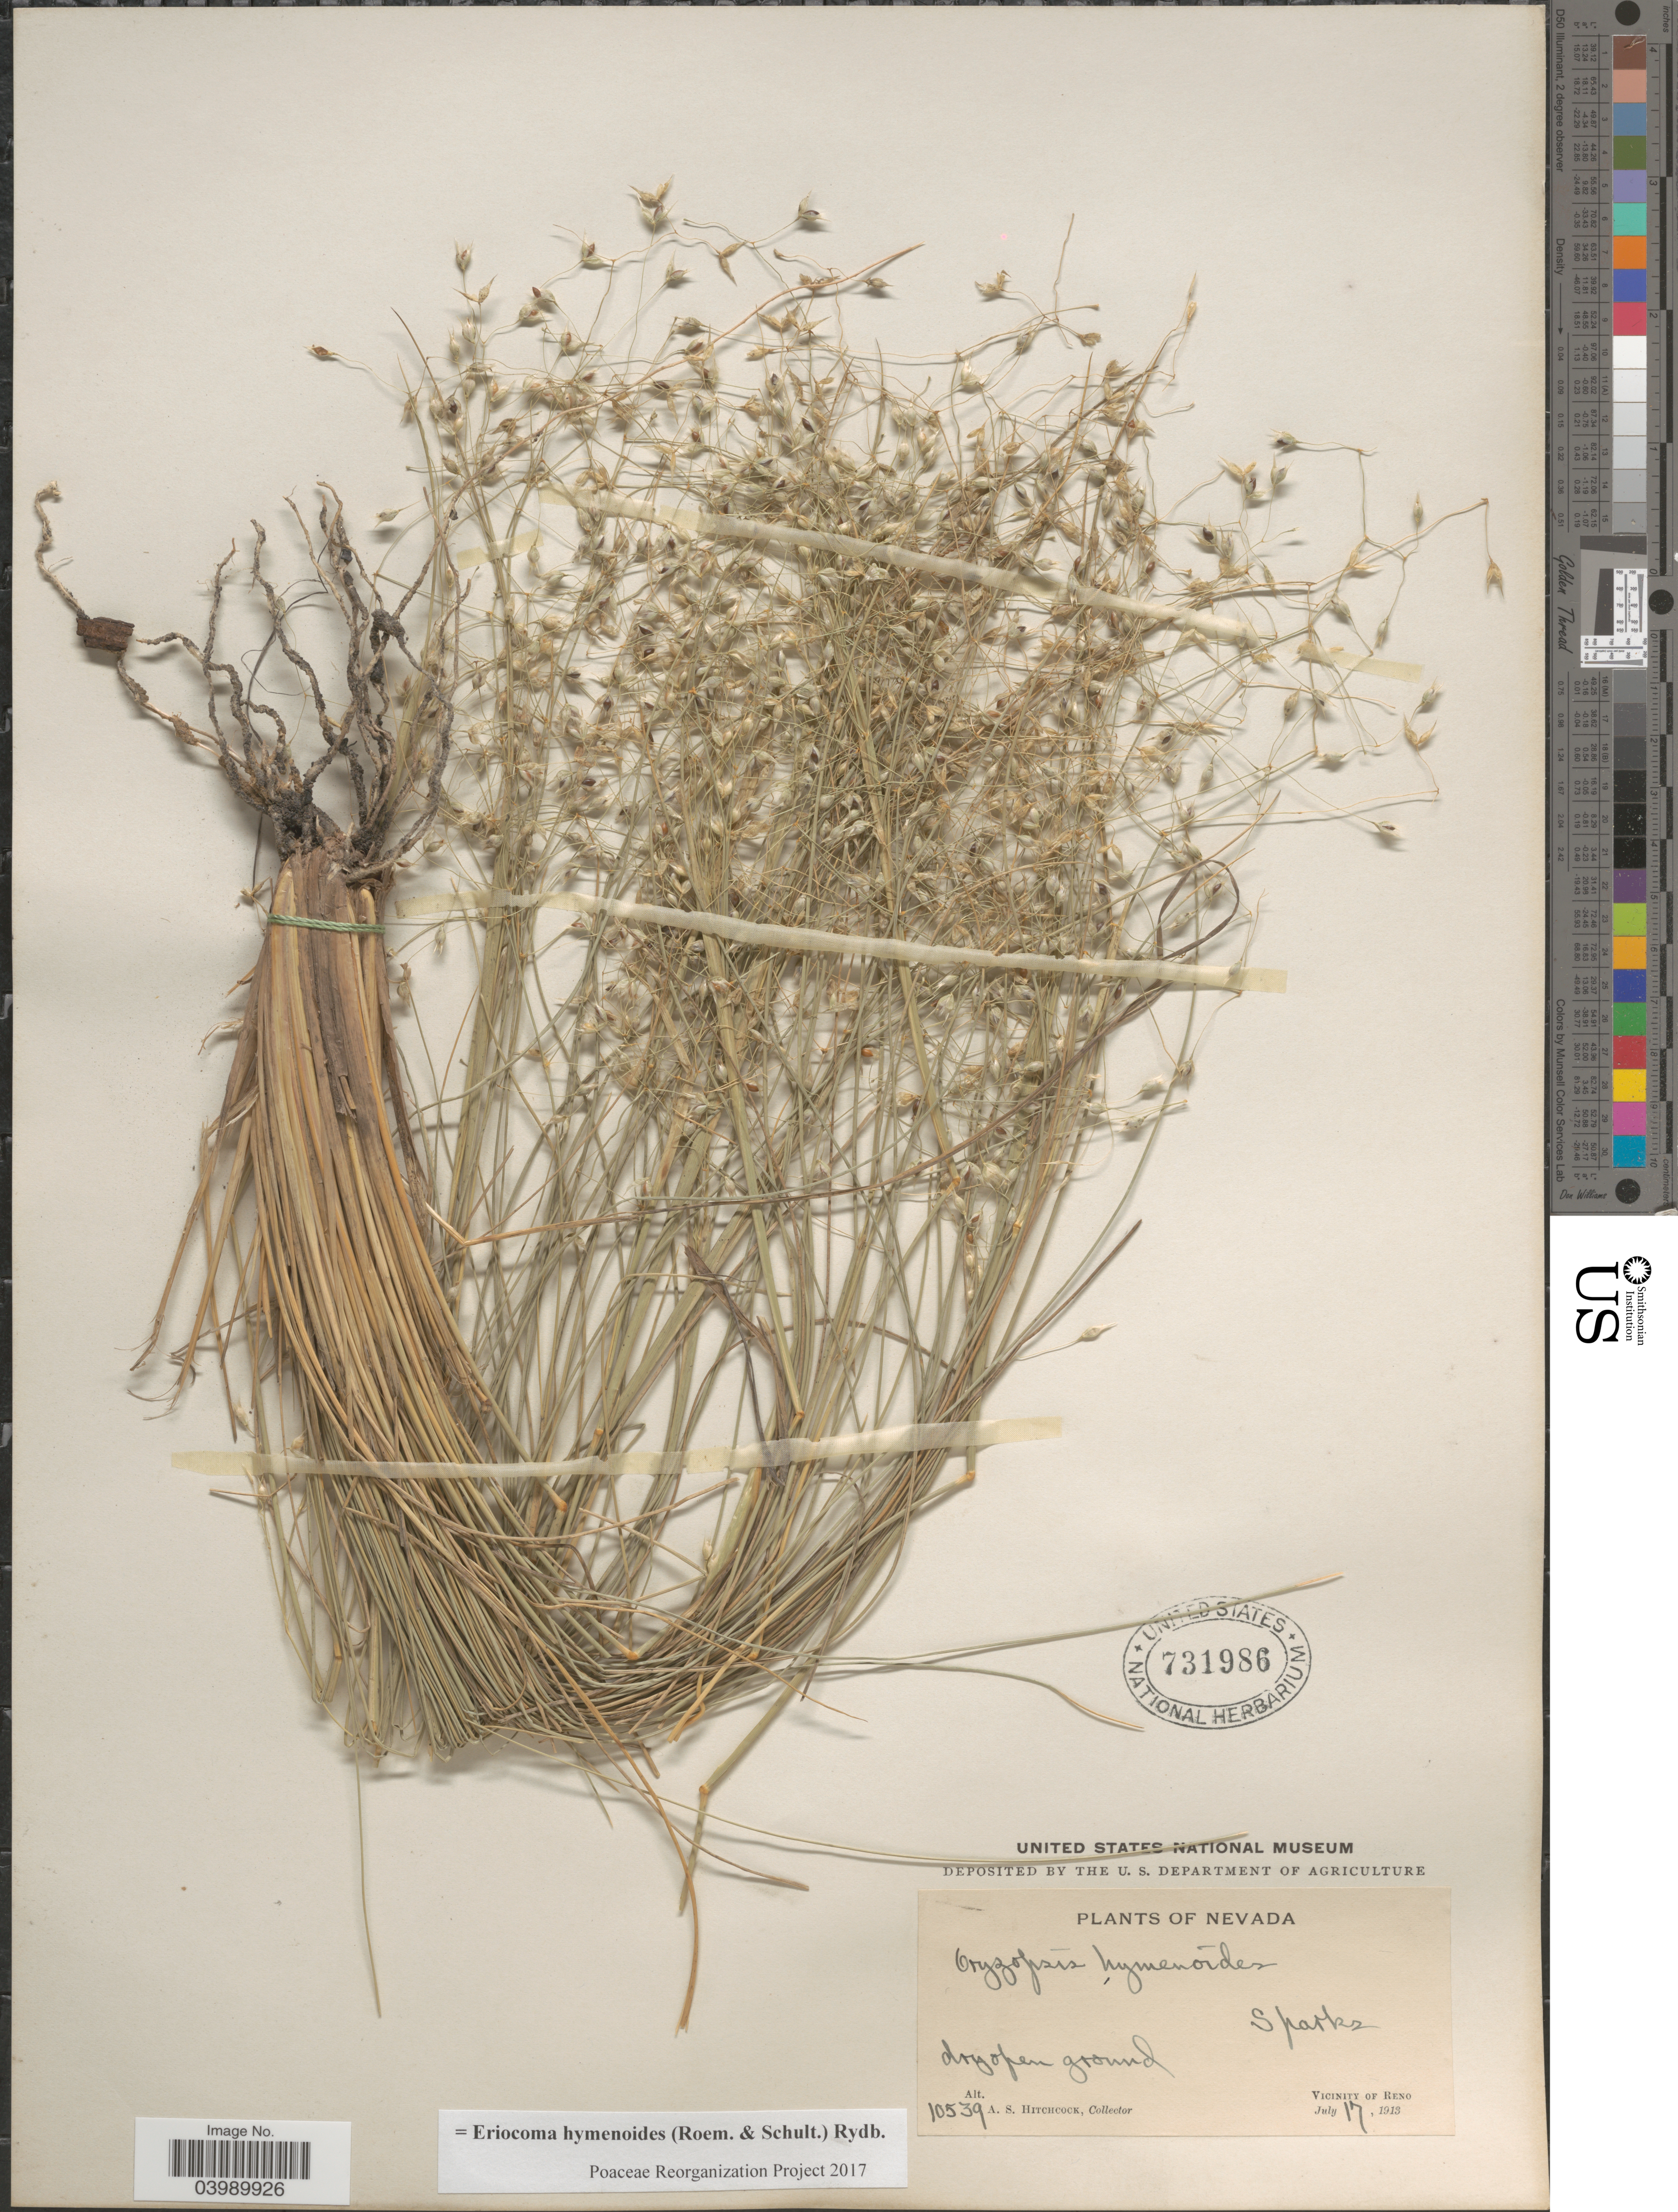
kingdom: Plantae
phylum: Tracheophyta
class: Liliopsida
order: Poales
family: Poaceae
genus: Eriocoma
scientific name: Eriocoma hymenoides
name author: (Roem. & Schult.) Rydb.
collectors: A. S. Hitchcock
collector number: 10539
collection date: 1913-07-17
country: United States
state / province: Nevada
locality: Sparks. Vicinity of Reno.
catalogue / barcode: US 731986